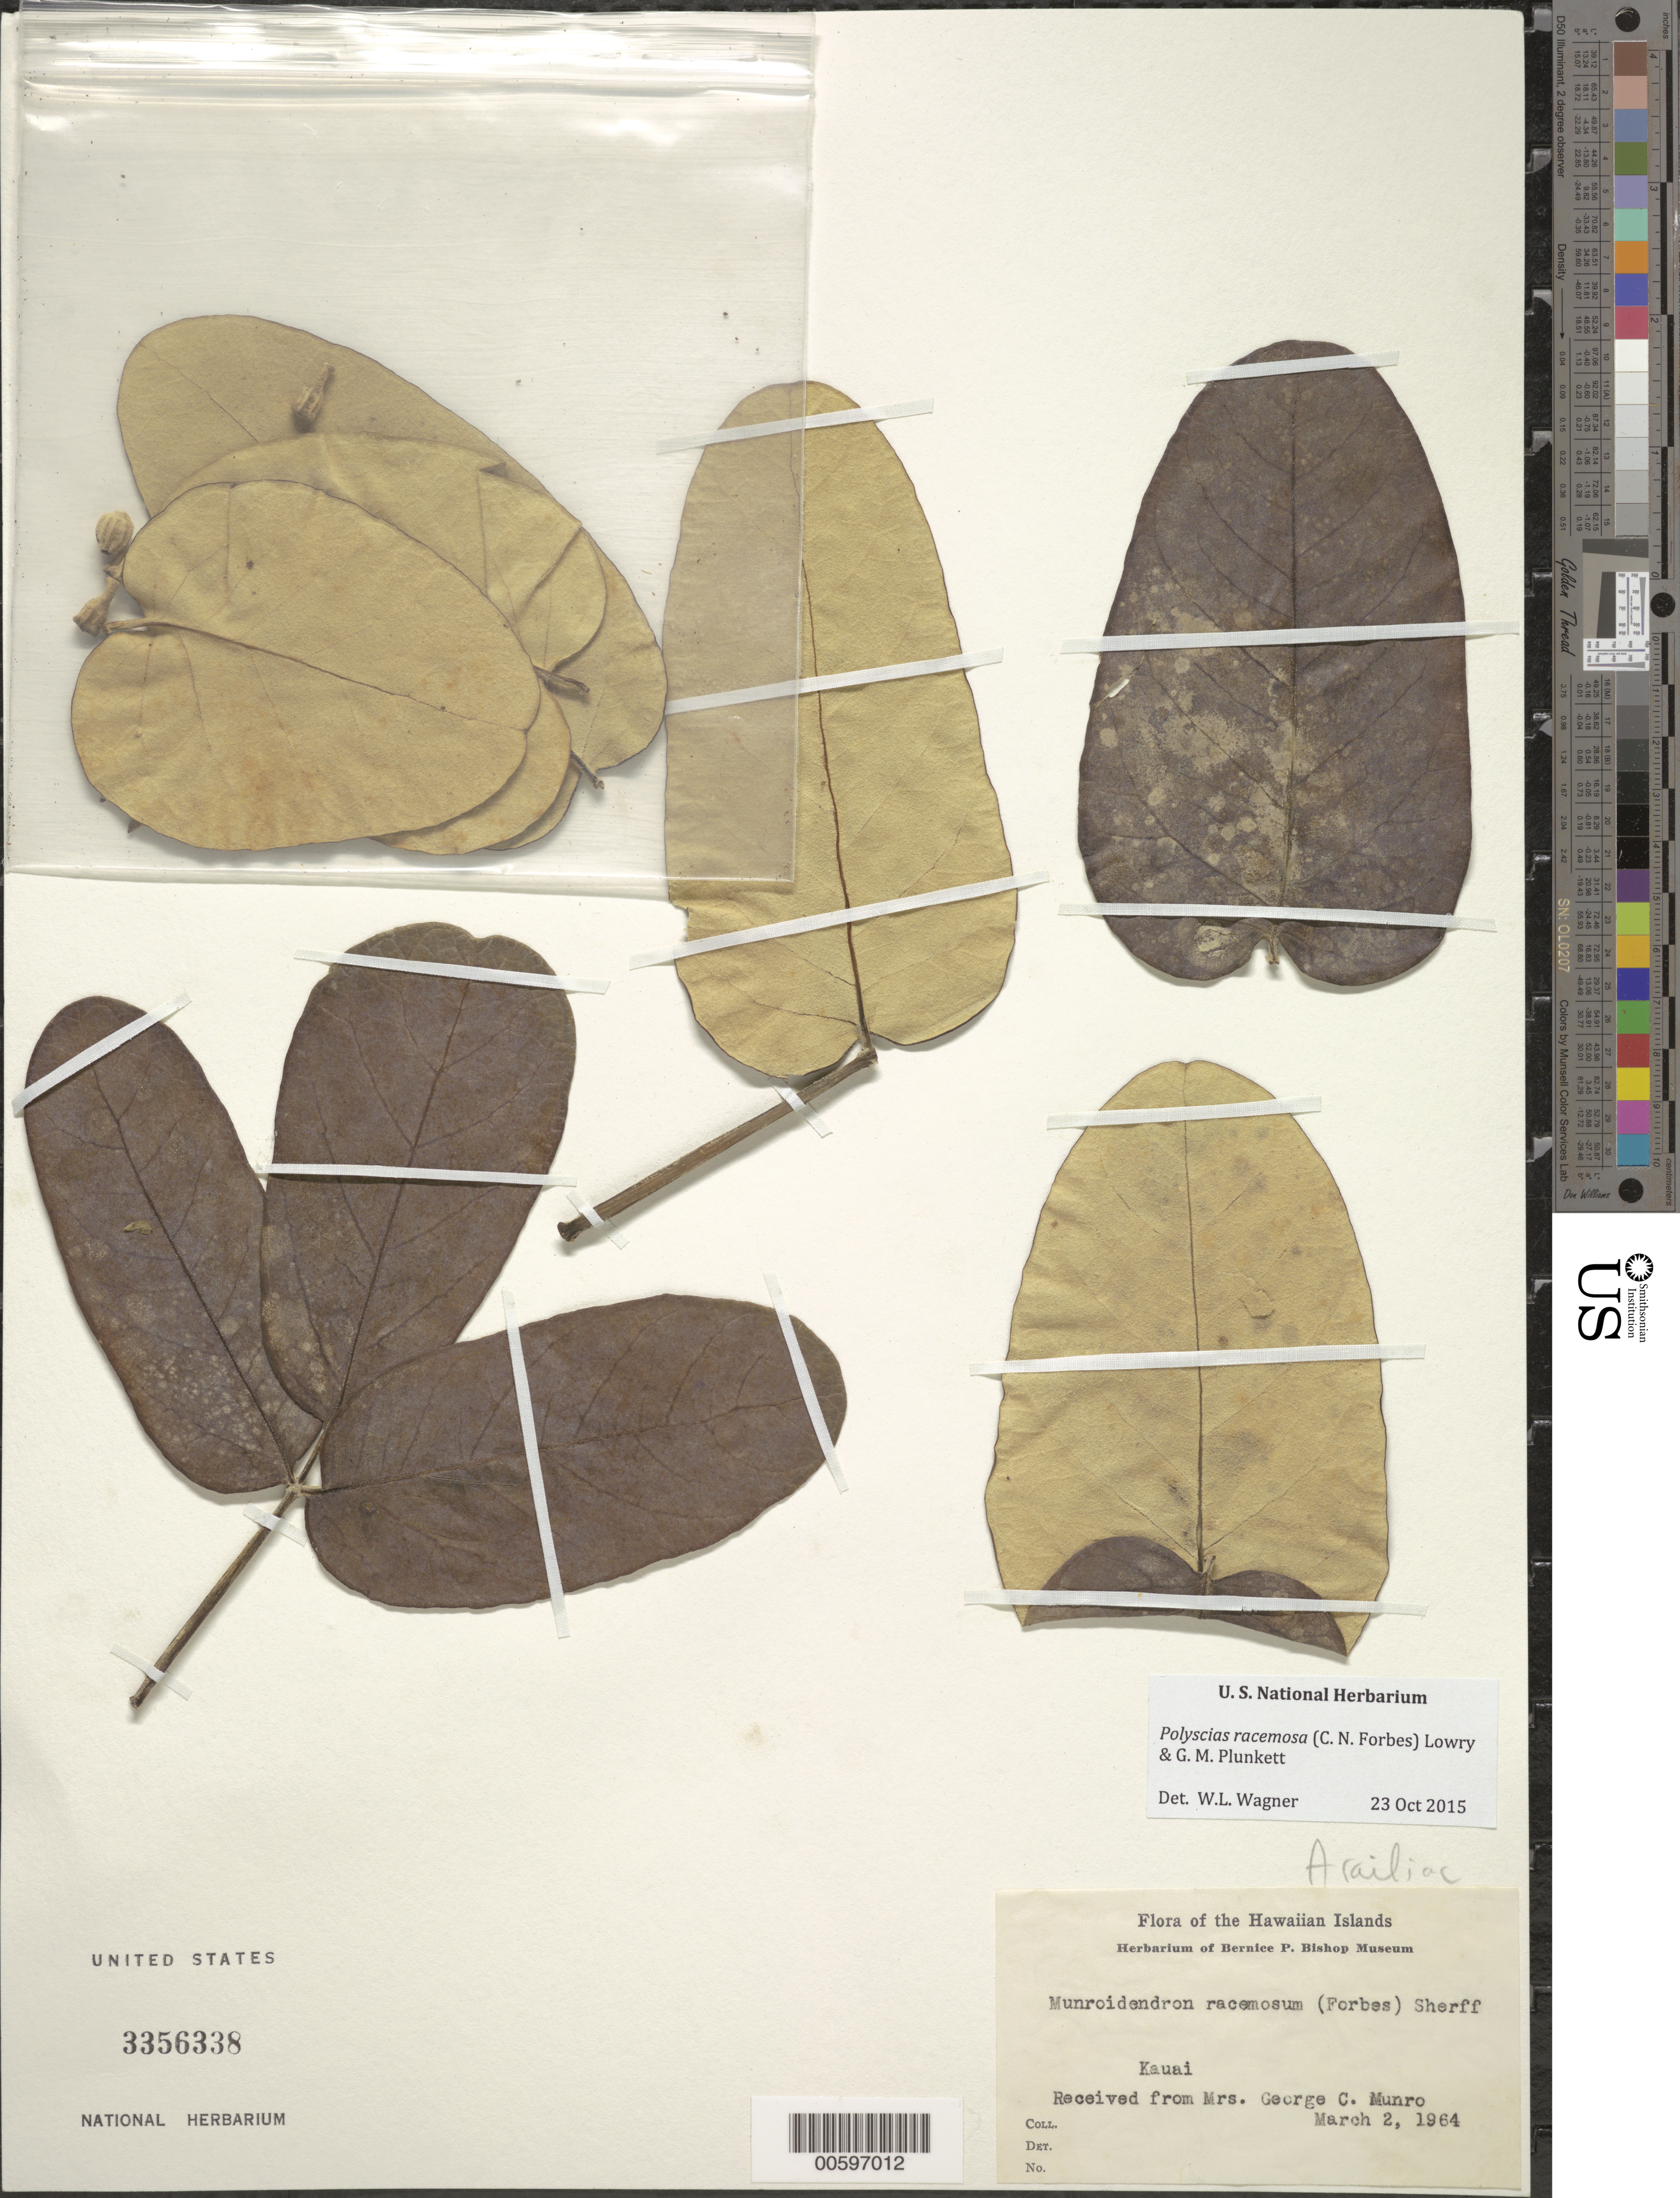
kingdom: Plantae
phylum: Tracheophyta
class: Magnoliopsida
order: Apiales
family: Araliaceae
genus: Polyscias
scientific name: Polyscias lallanii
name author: Singh & Sanjeet Kumar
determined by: Wagner, W. L., (BOT), Smithsonian Institution - National Museum of Natural History (UNITED STATES)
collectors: G. C. Munro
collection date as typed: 2 Mar 1964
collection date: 1964-03-02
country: United States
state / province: Hawaii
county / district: Kauai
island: Kaua'i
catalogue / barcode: US 3356338